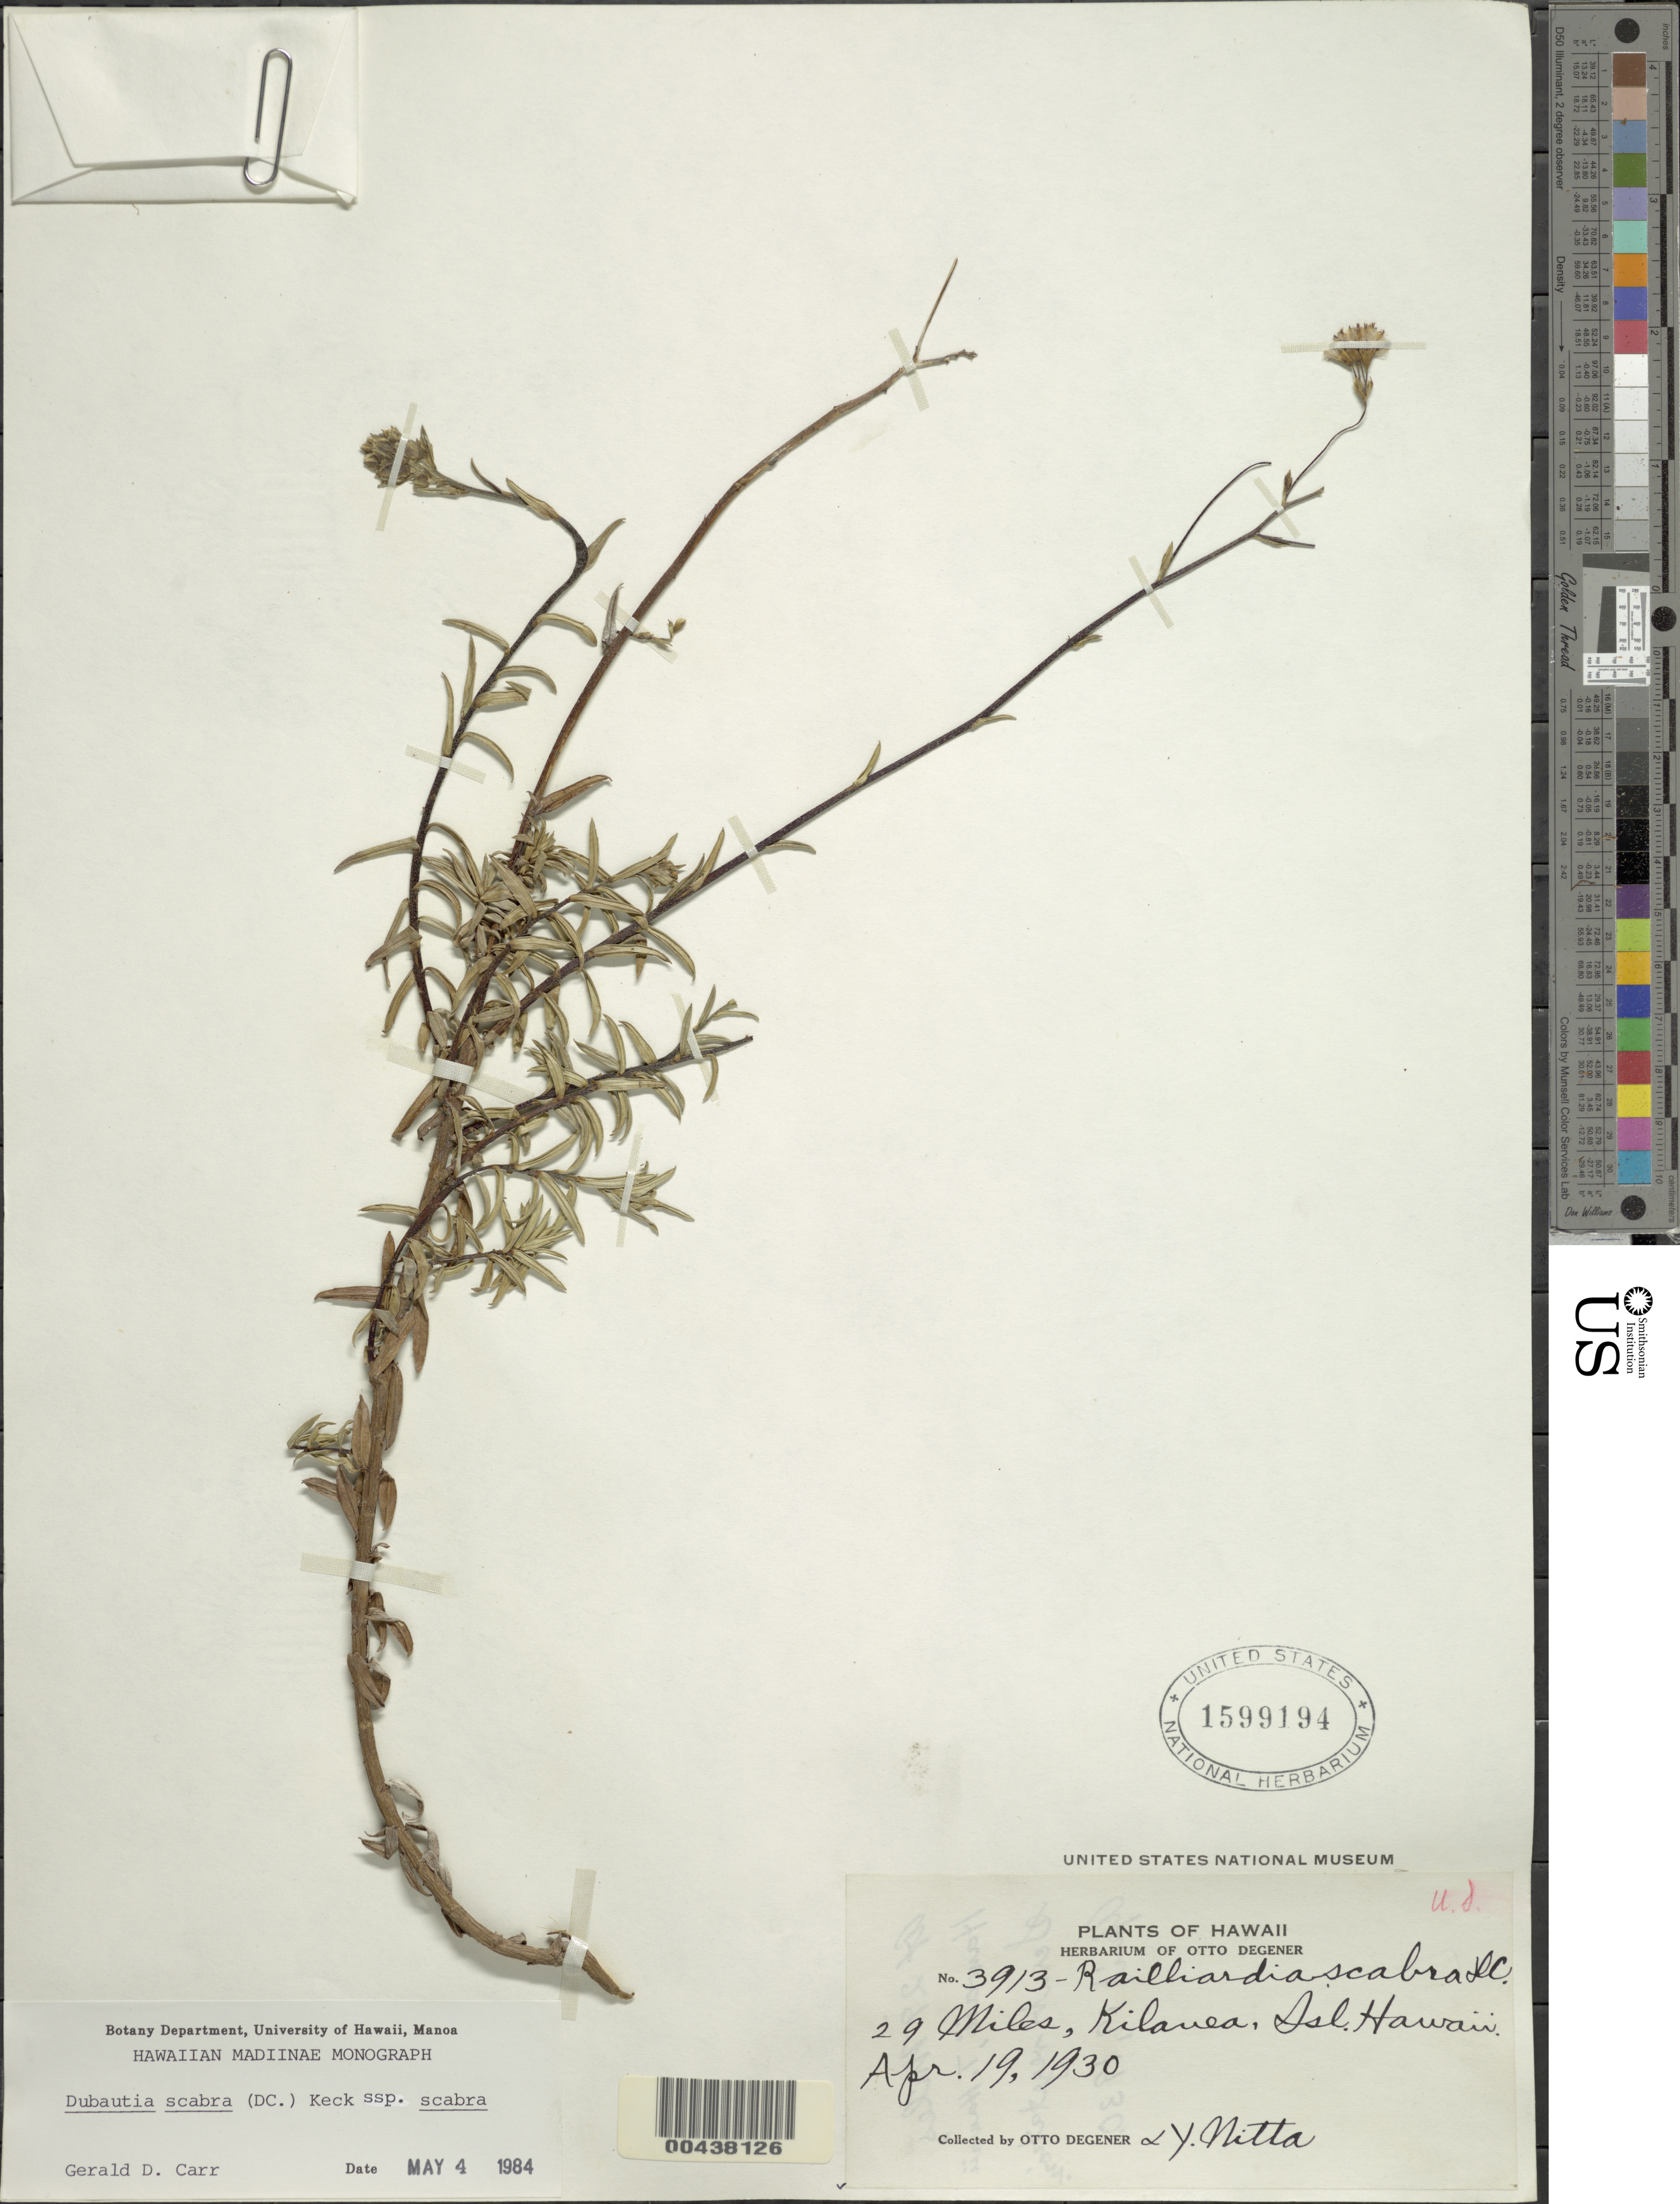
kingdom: Plantae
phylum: Tracheophyta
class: Magnoliopsida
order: Asterales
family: Asteraceae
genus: Dubautia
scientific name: Dubautia scabra subsp. scabra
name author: (DC.) D.D. Keck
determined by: Carr, G. D.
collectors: O. Degener & Y. Nitta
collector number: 3913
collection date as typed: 19 Apr 1930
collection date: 1930-04-19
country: United States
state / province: Hawaii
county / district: Hawaii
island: Hawaii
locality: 29 miles, Kilauea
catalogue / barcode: US 1599194